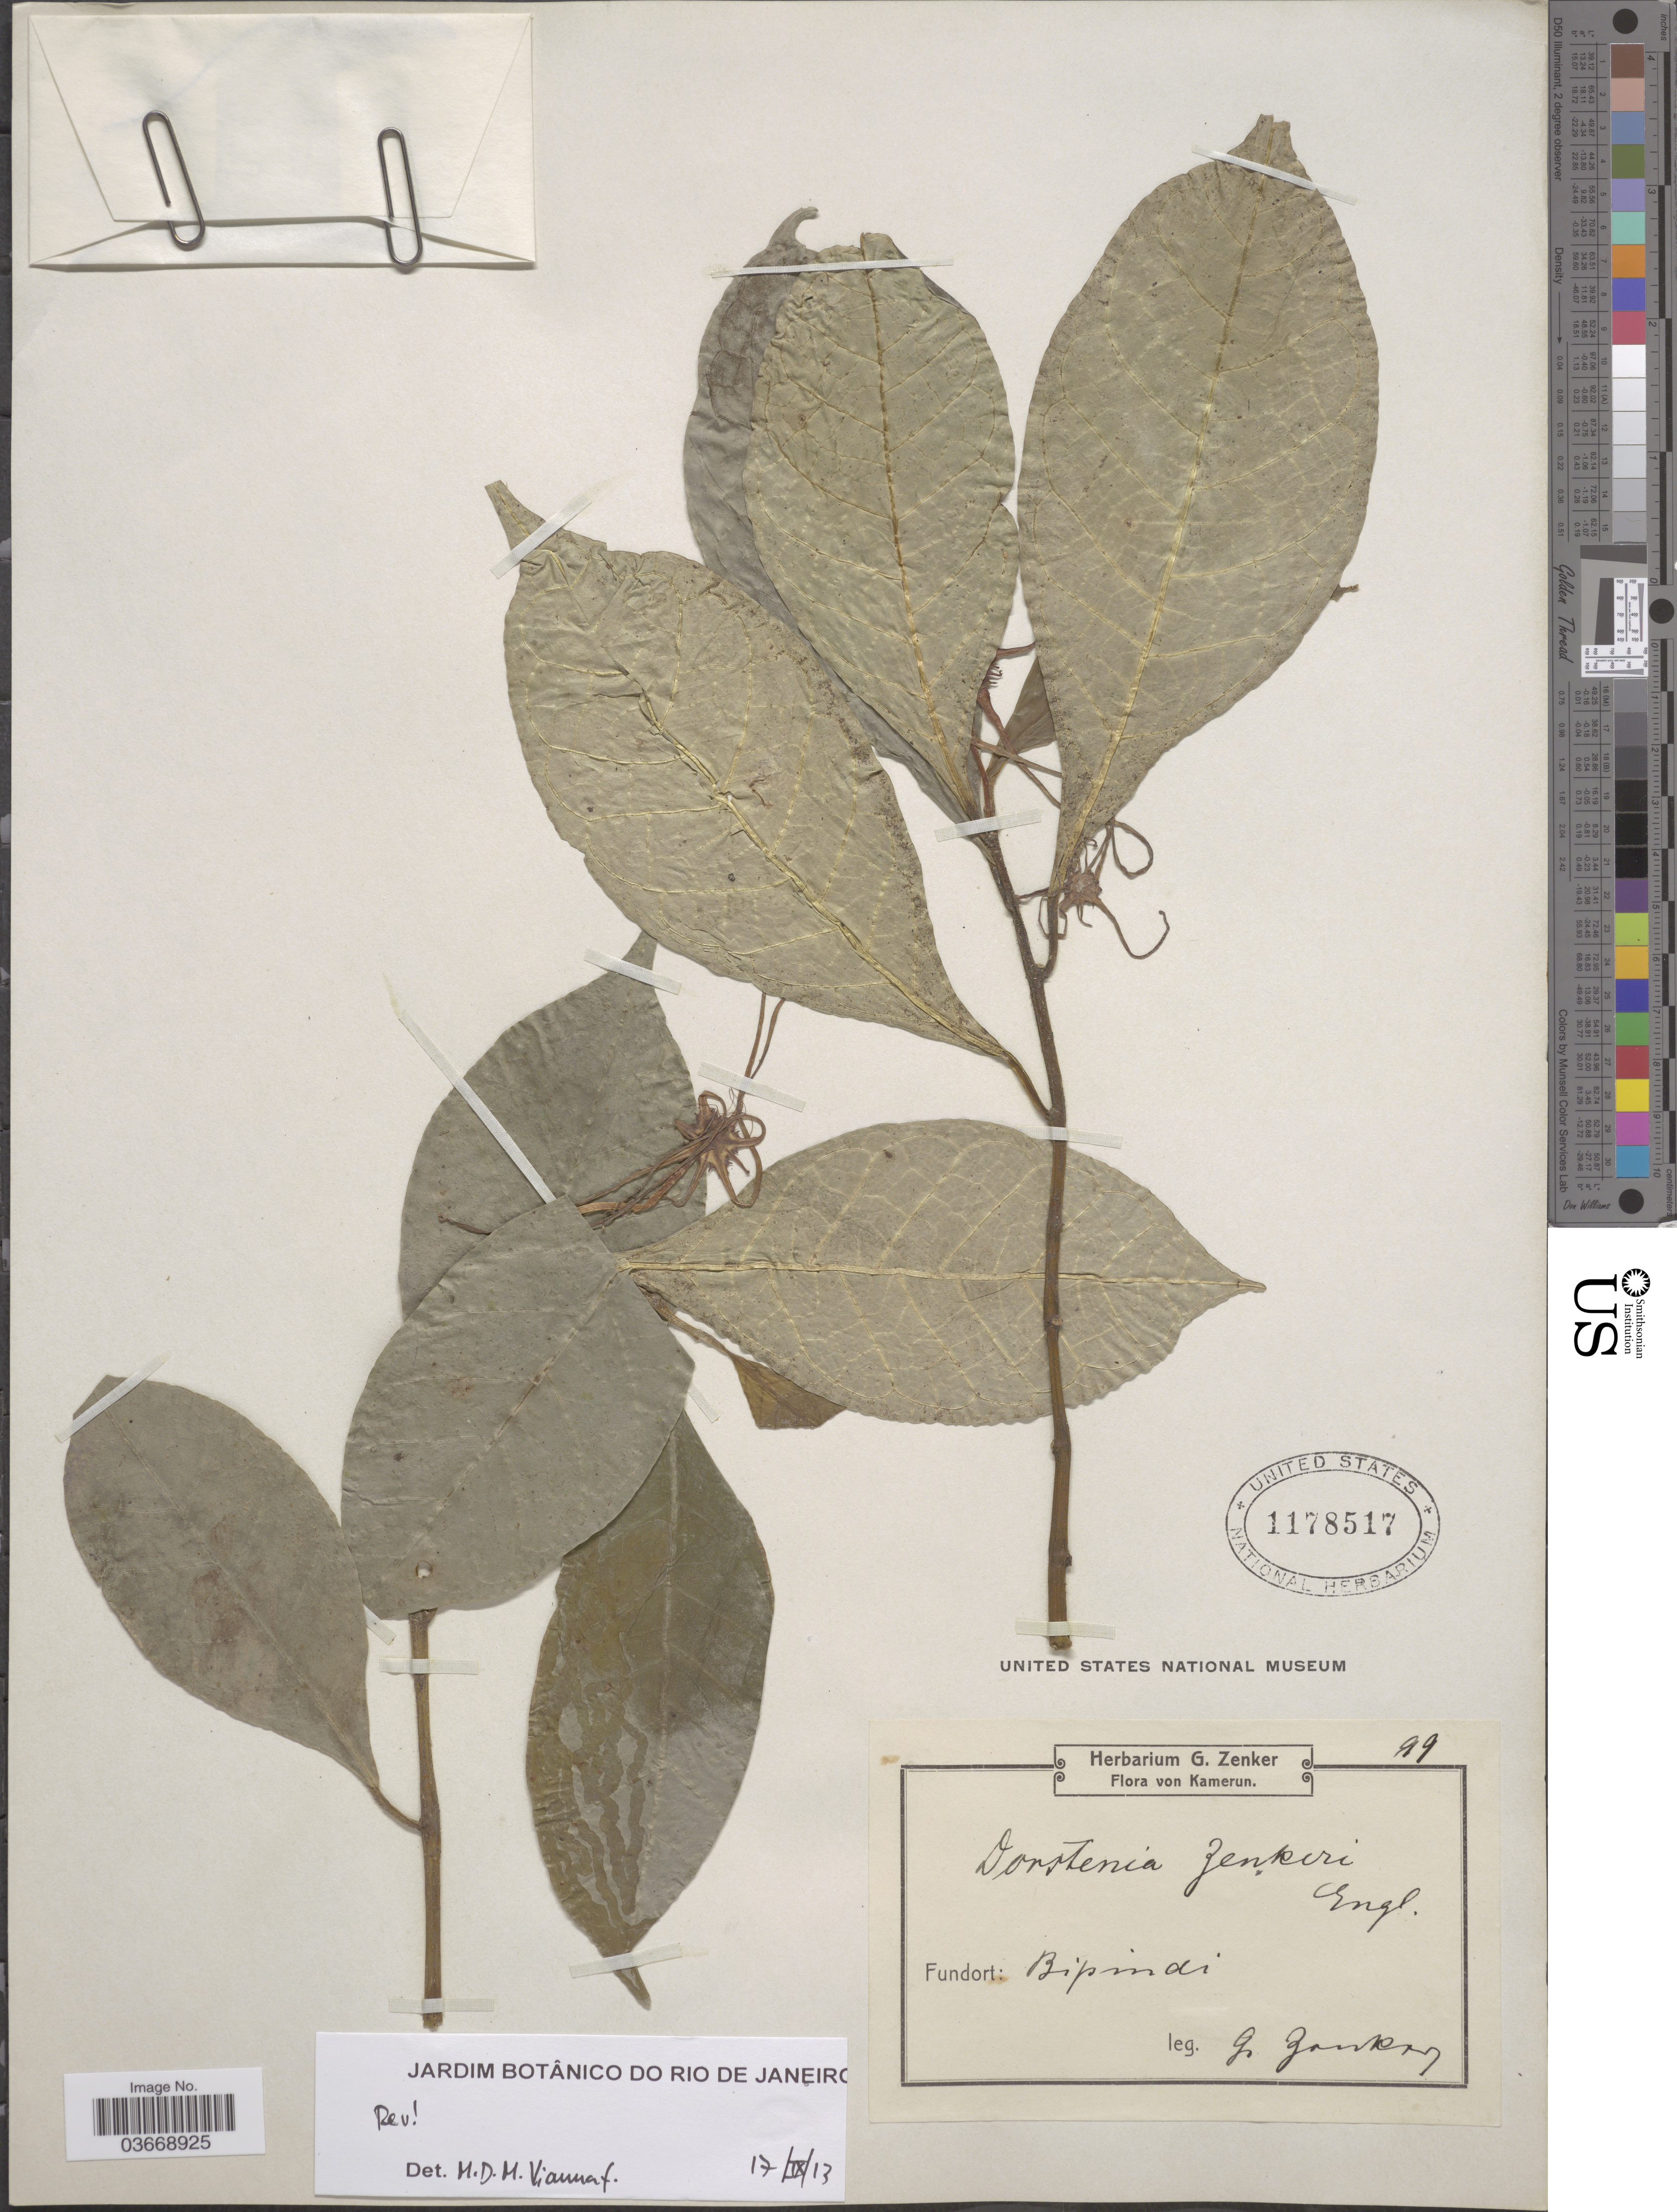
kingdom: Plantae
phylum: Tracheophyta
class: Magnoliopsida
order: Rosales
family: Moraceae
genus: Dorstenia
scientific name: Dorstenia zenkeri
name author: Engl.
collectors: G. A. Zenker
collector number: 99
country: Cameroon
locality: Kamerun. Bipindi.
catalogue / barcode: US 1178517